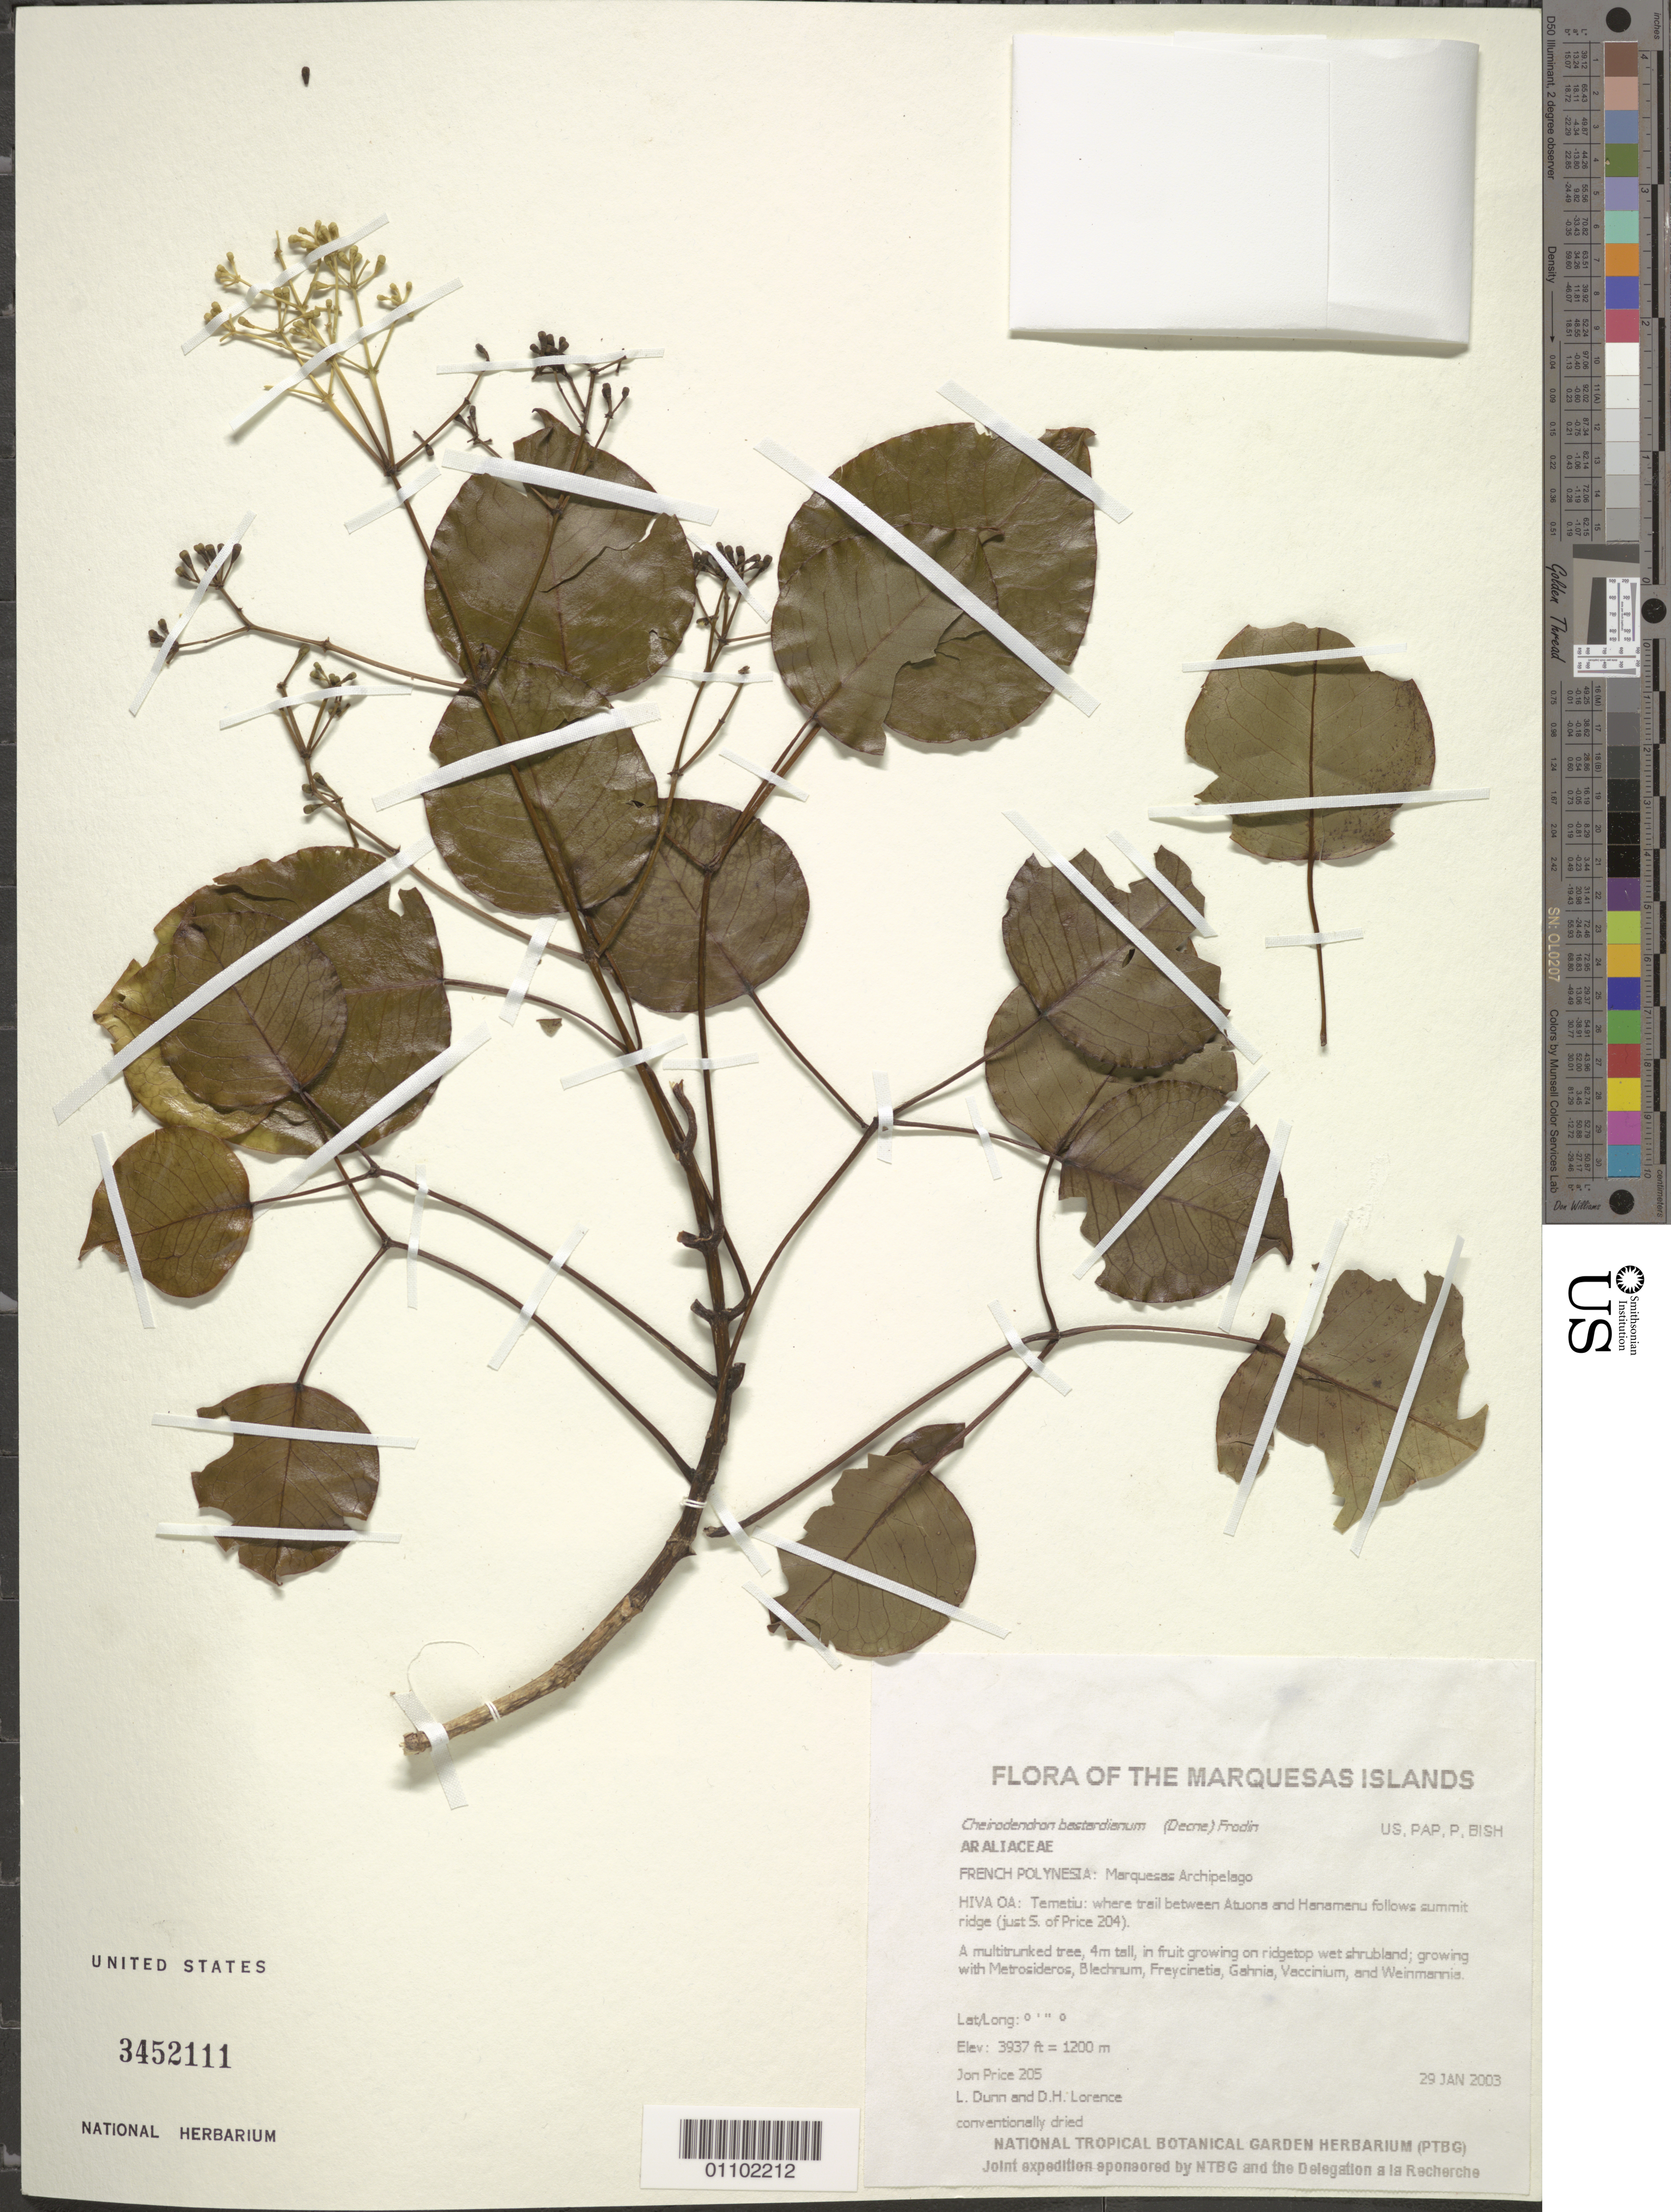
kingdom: Plantae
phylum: Tracheophyta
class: Magnoliopsida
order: Apiales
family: Araliaceae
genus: Cheirodendron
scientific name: Cheirodendron bastardianum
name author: (Decne.) Frodin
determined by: Lorence, David H., (PTBG), National Tropical Botanical Garden (UNITED STATES)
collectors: J. Price, L. Dunn & D. Lorence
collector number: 205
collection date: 2003-01-29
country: French Polynesia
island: Hiva Oa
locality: Temetiu: where trail between Atuona and Hanamenu follows summit ridge (just S. of Price 204)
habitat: Growing on ridgetop wet shrubland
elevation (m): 1200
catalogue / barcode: US 3452111